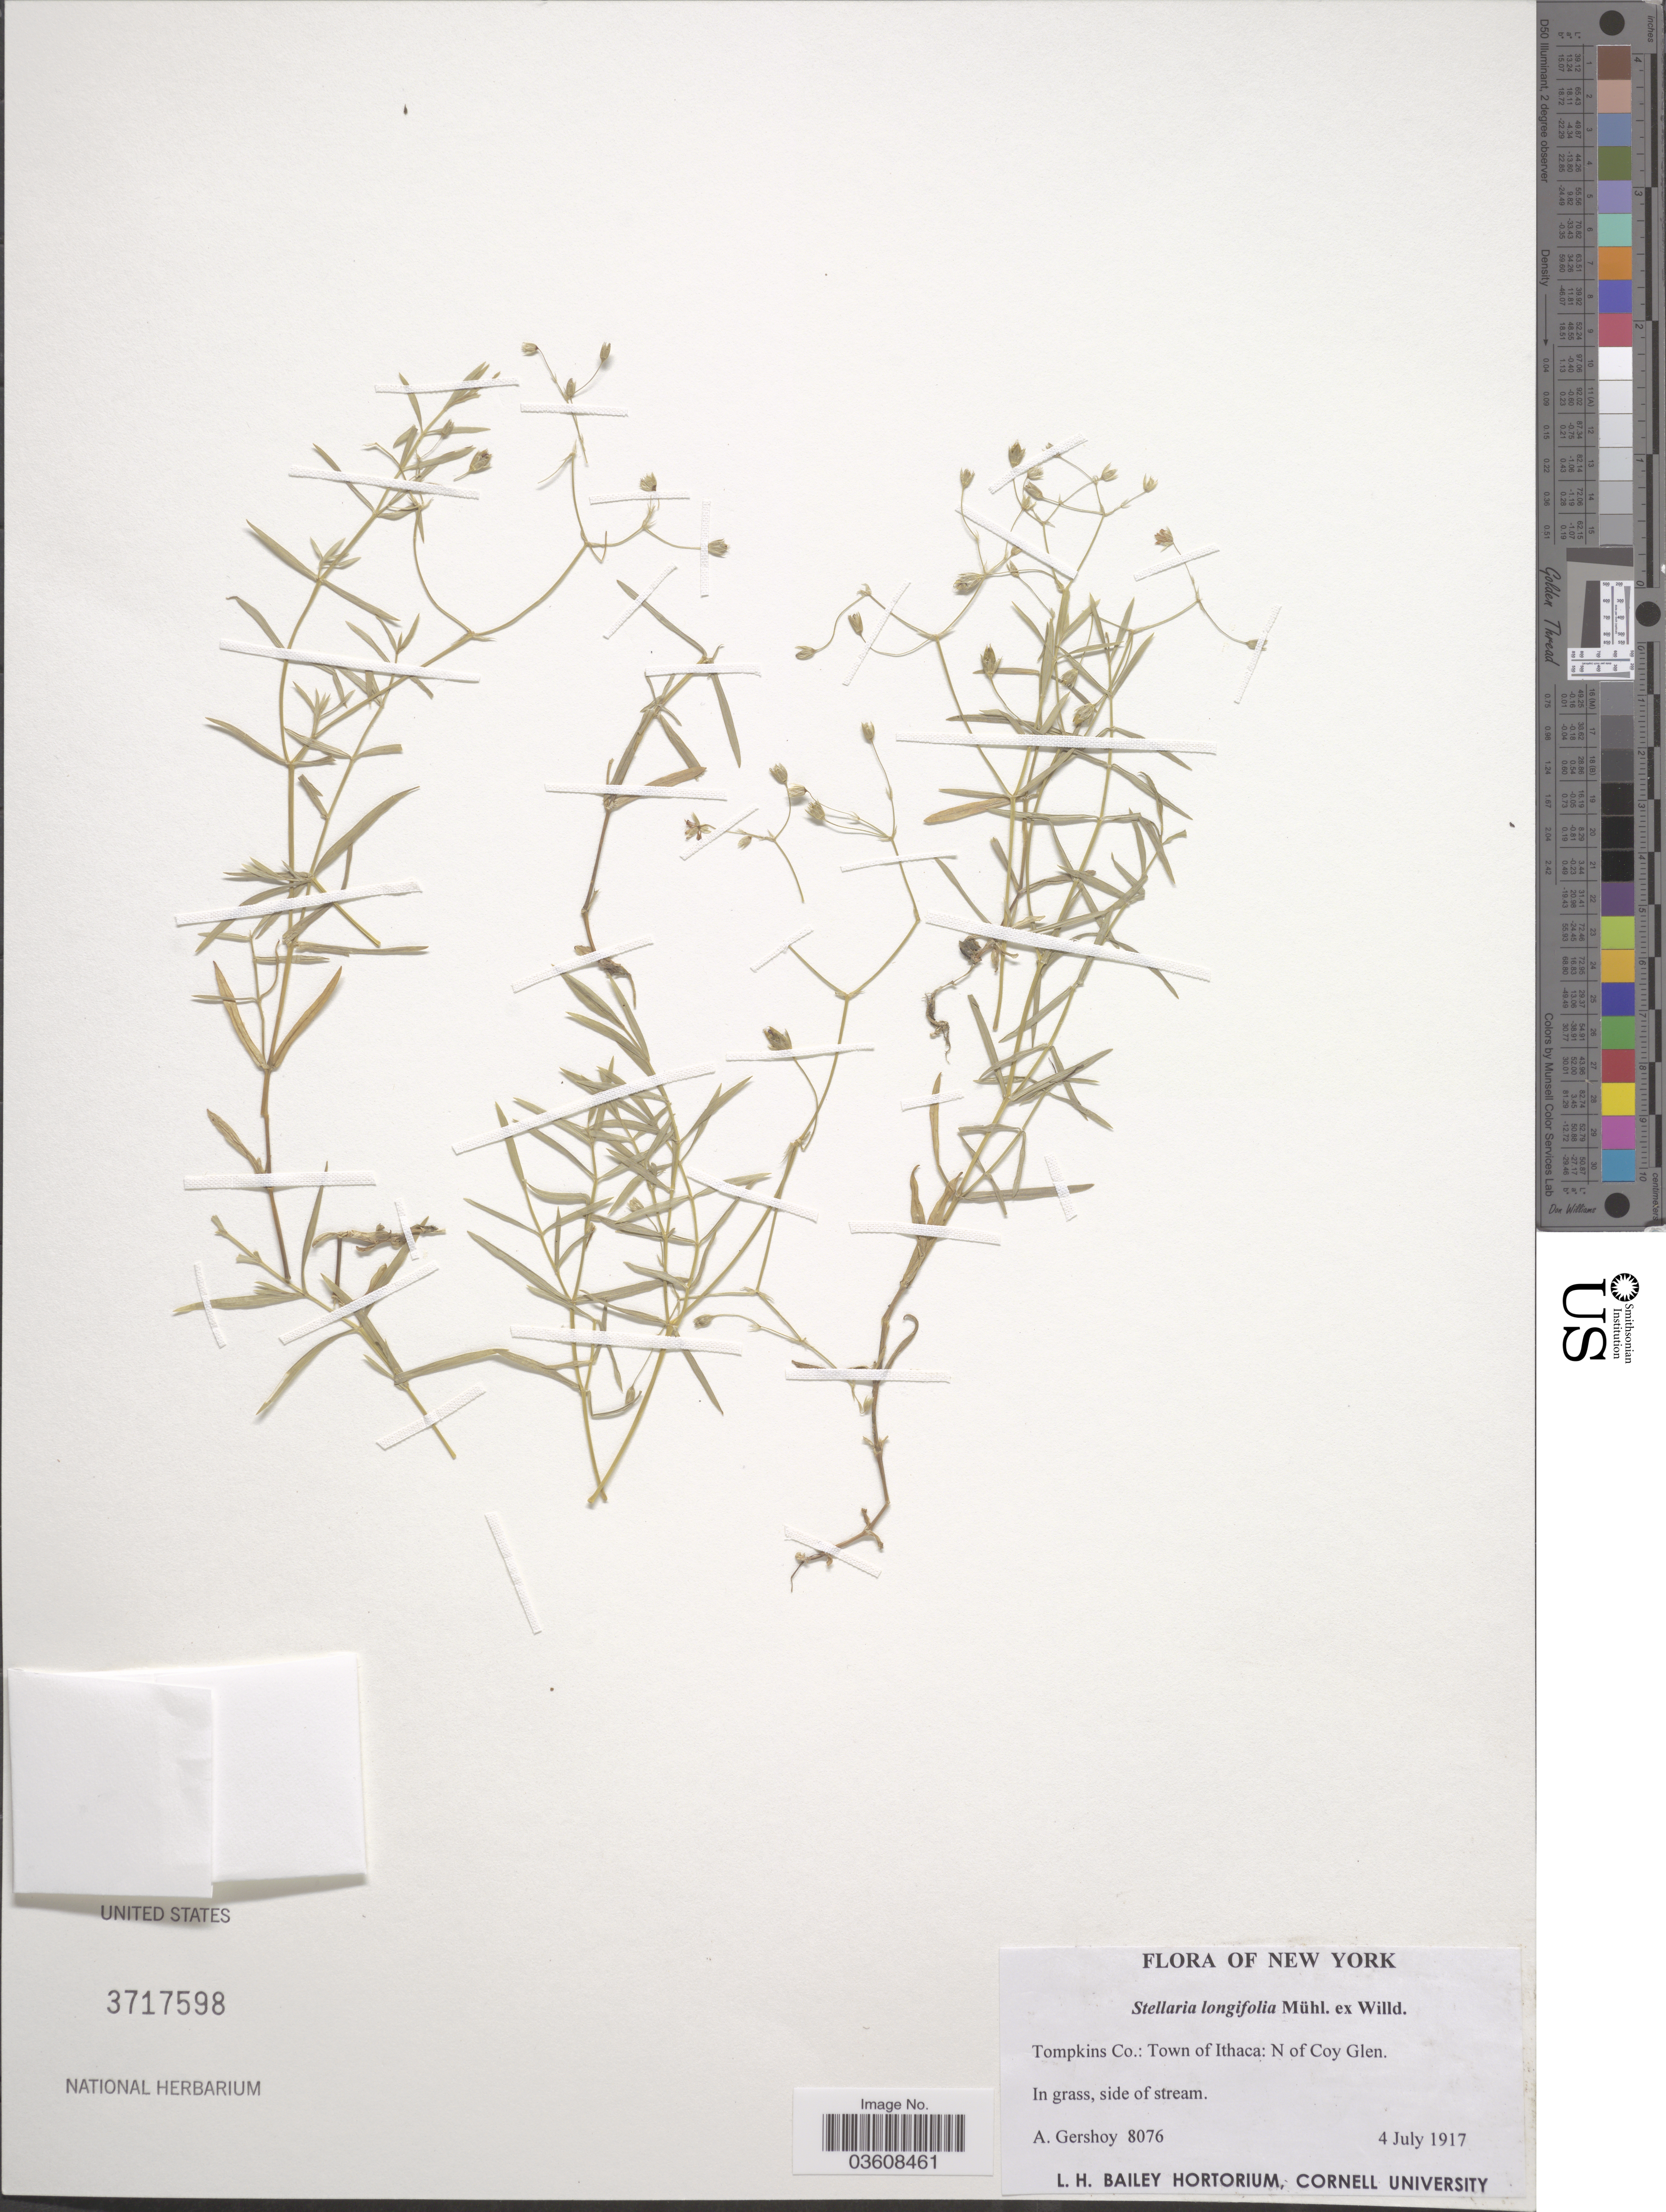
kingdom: Plantae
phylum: Tracheophyta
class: Magnoliopsida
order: Caryophyllales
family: Caryophyllaceae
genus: Stellaria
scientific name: Stellaria longifolia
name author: Muhl. ex Willd.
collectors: A. Gershoy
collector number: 8076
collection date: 1917-07-04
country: United States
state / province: New York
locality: Tompkins Co.: Town of Ithaca: N of Coy Glen.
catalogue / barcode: US 3717598